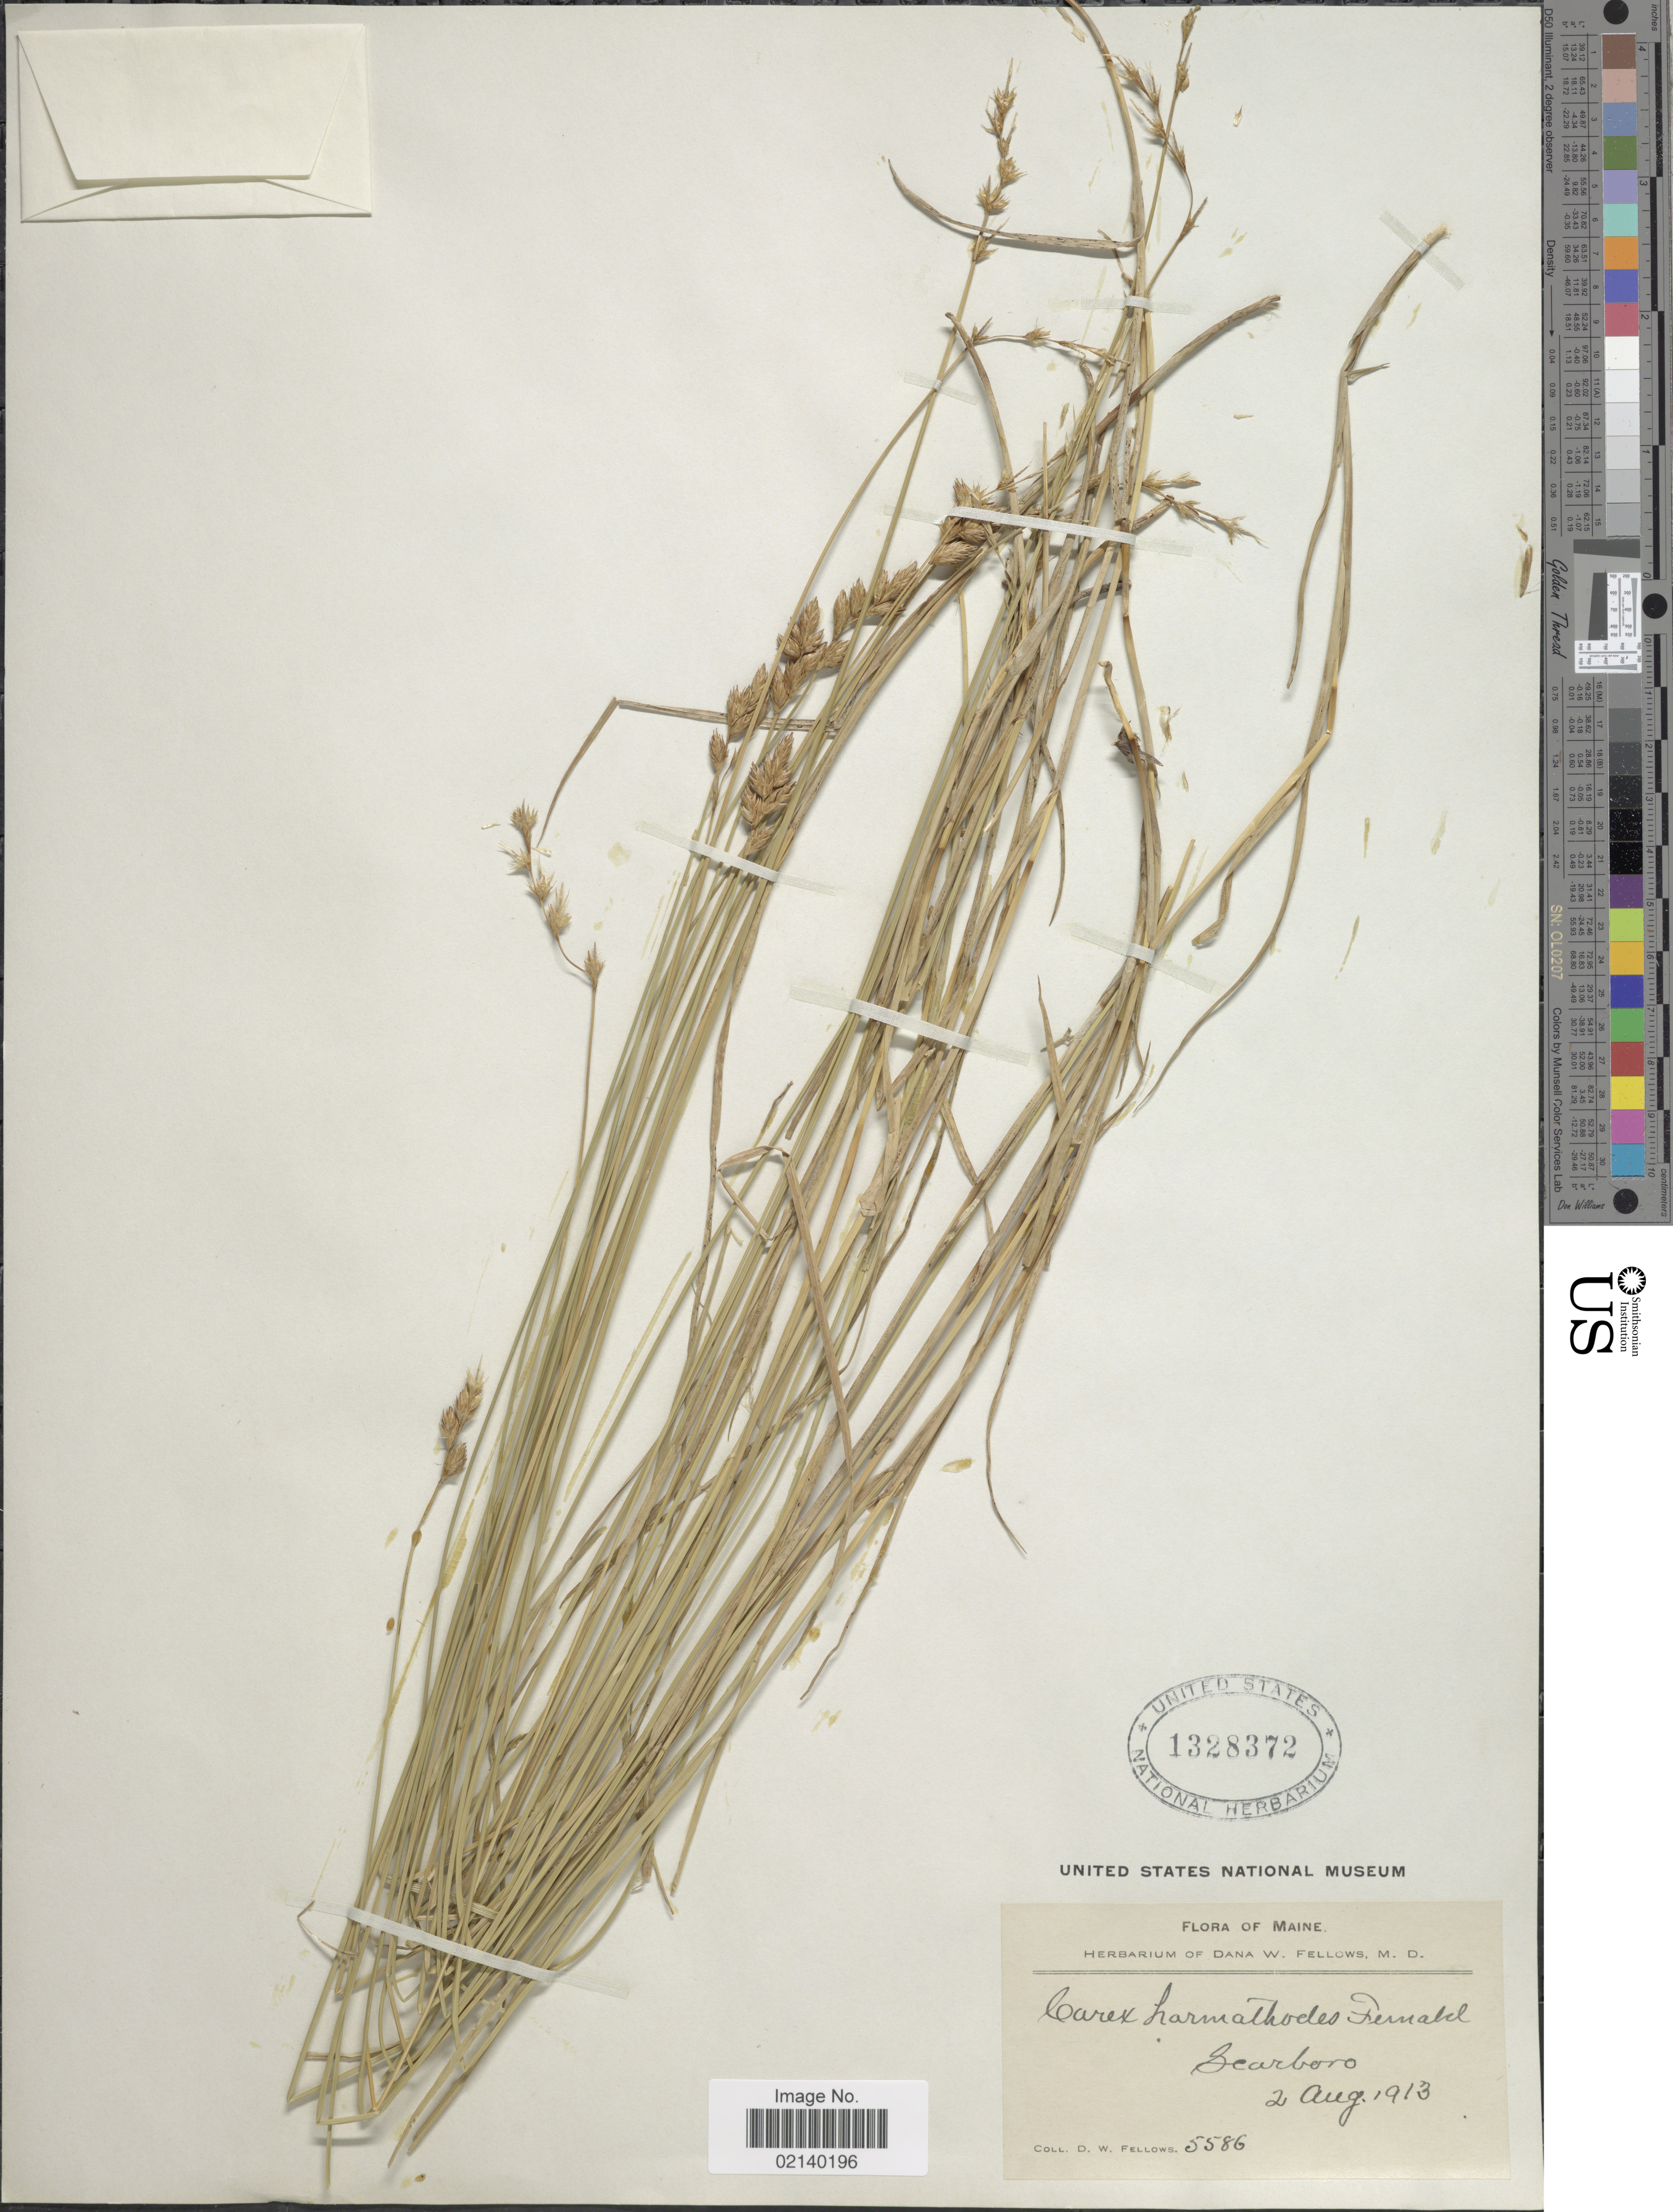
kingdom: Plantae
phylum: Tracheophyta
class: Liliopsida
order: Poales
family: Cyperaceae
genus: Carex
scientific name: Carex sp.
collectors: D. W. Fellows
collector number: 5586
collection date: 1913-08-02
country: United States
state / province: Maine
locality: Scarborough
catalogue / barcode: US 1328372